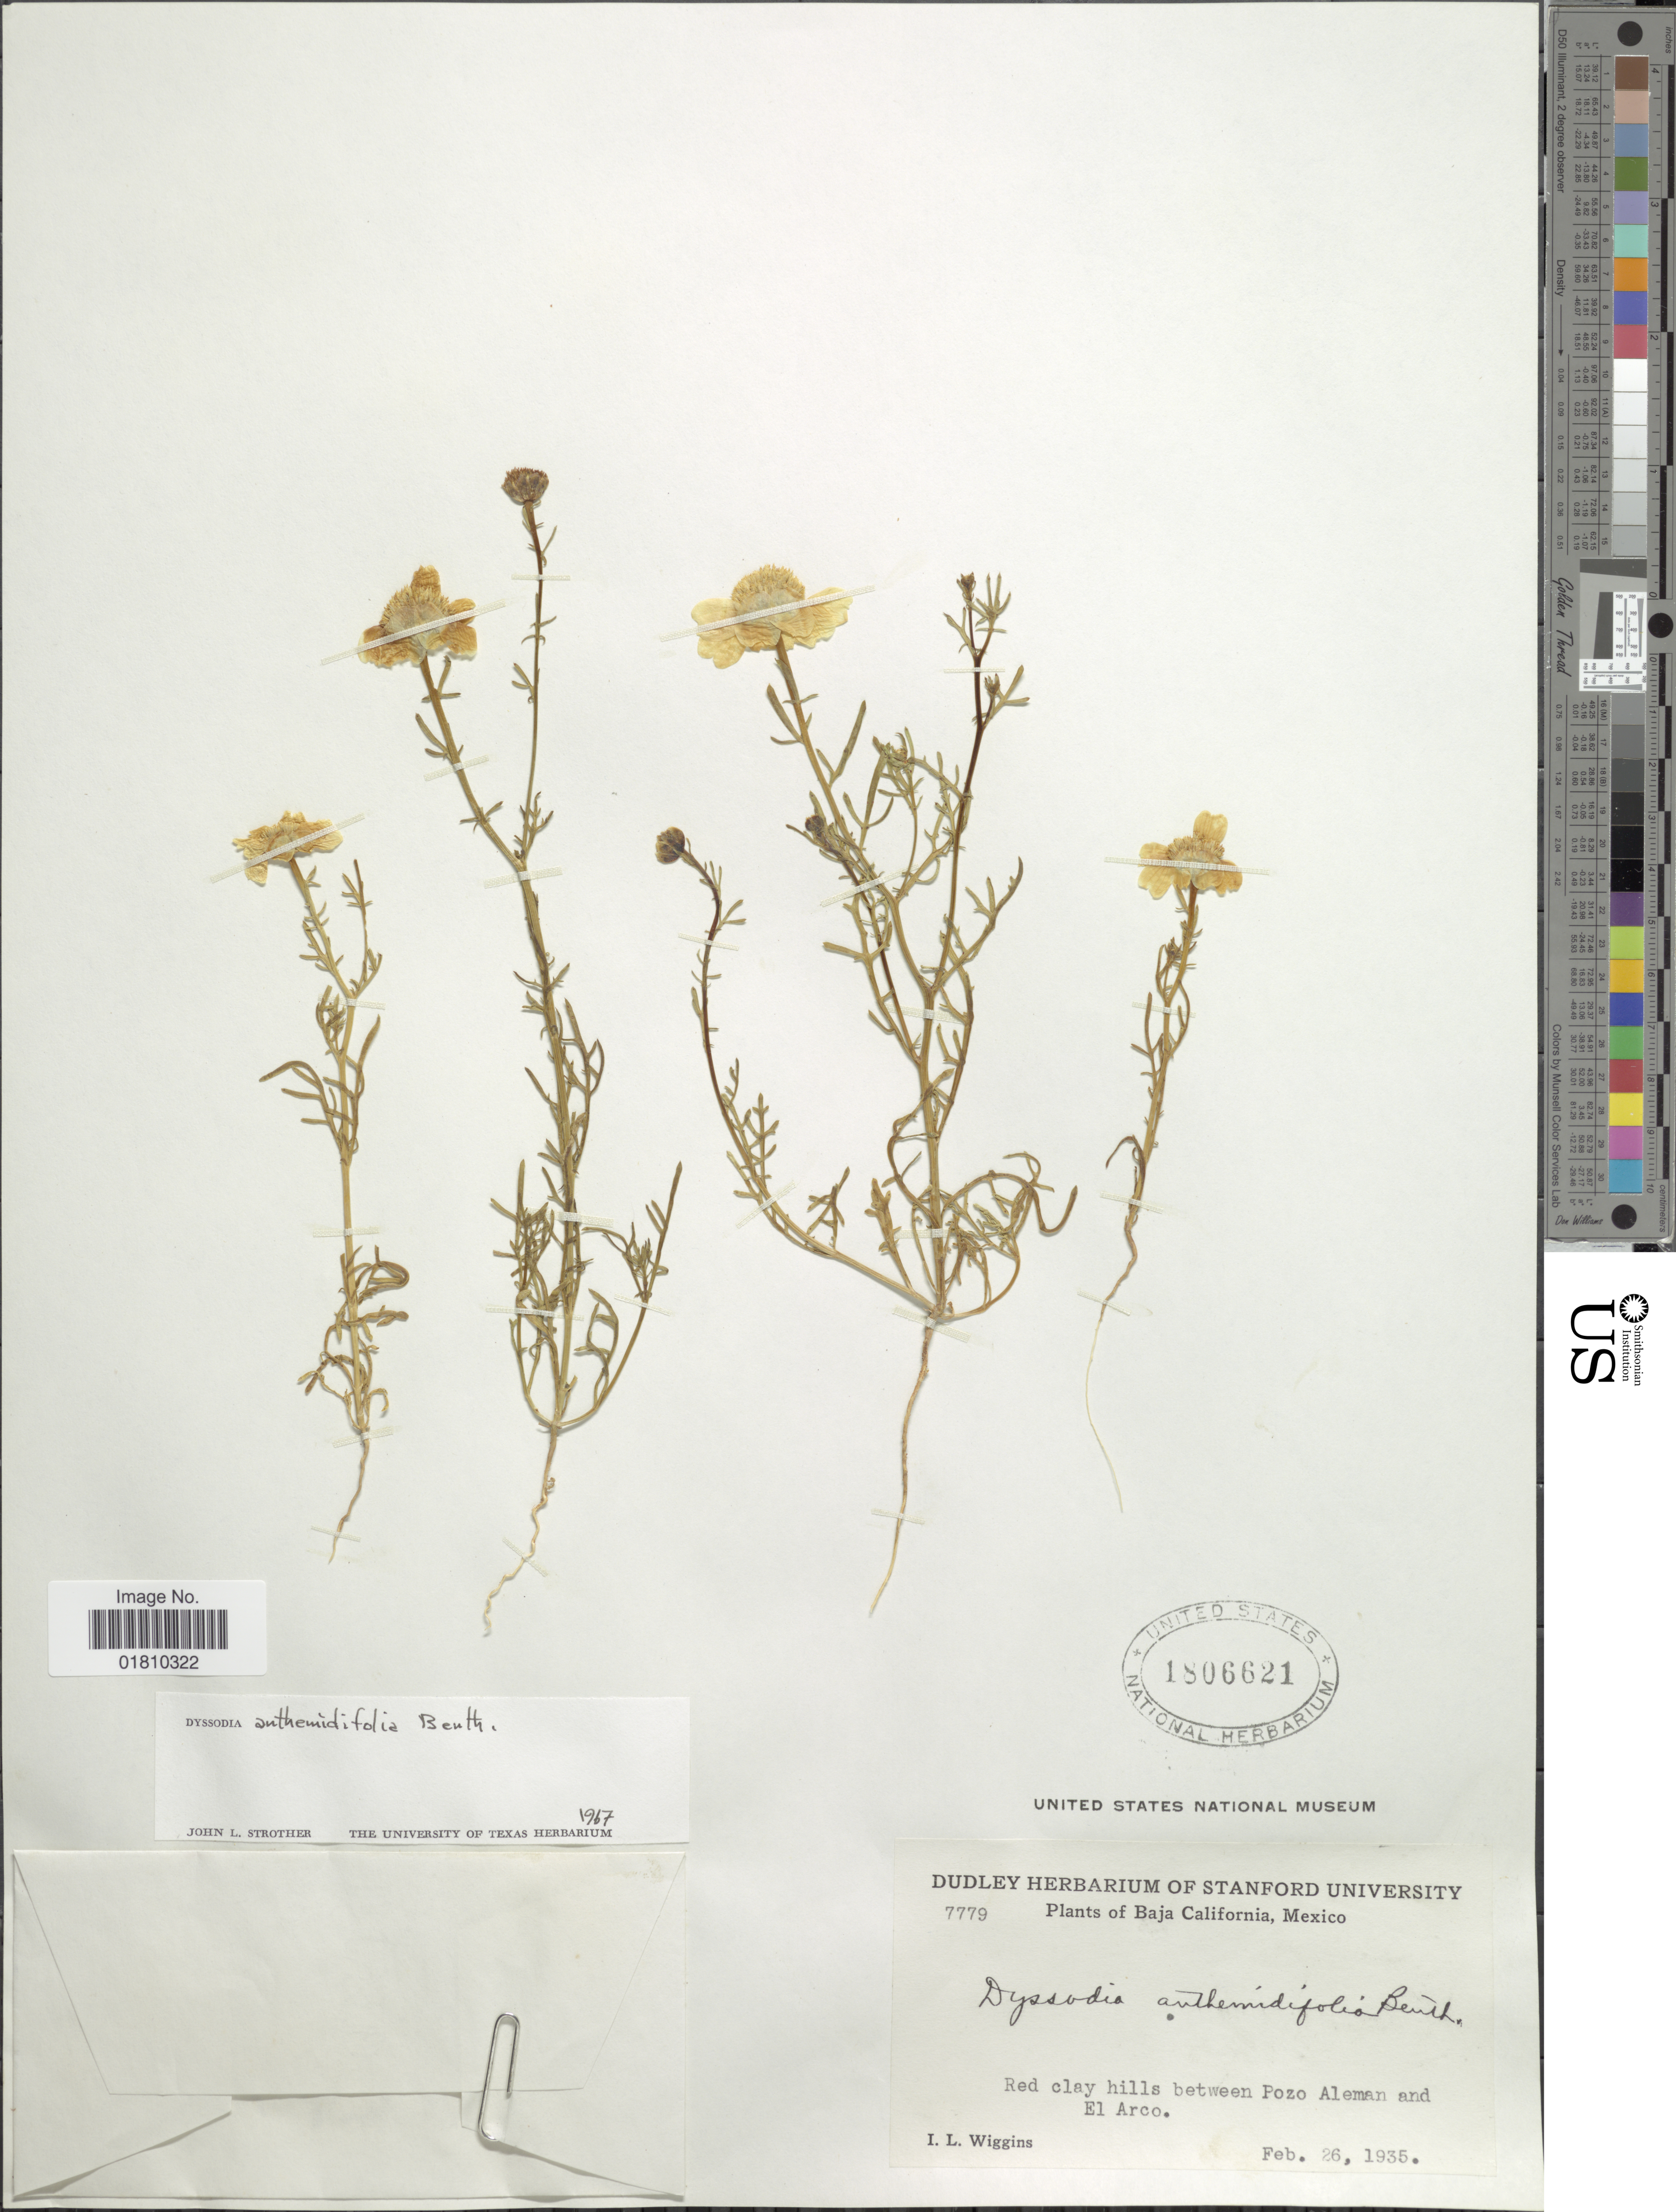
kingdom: Plantae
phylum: Tracheophyta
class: Magnoliopsida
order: Asterales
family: Asteraceae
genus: Boeberastrum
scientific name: Boeberastrum anthemidifolium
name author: Rydb.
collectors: I. L. Wiggins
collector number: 7779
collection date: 1935-02-26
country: Mexico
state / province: Baja California Norte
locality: Red clay hills between Pozo Aleman and El Arco.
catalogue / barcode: US 1806621